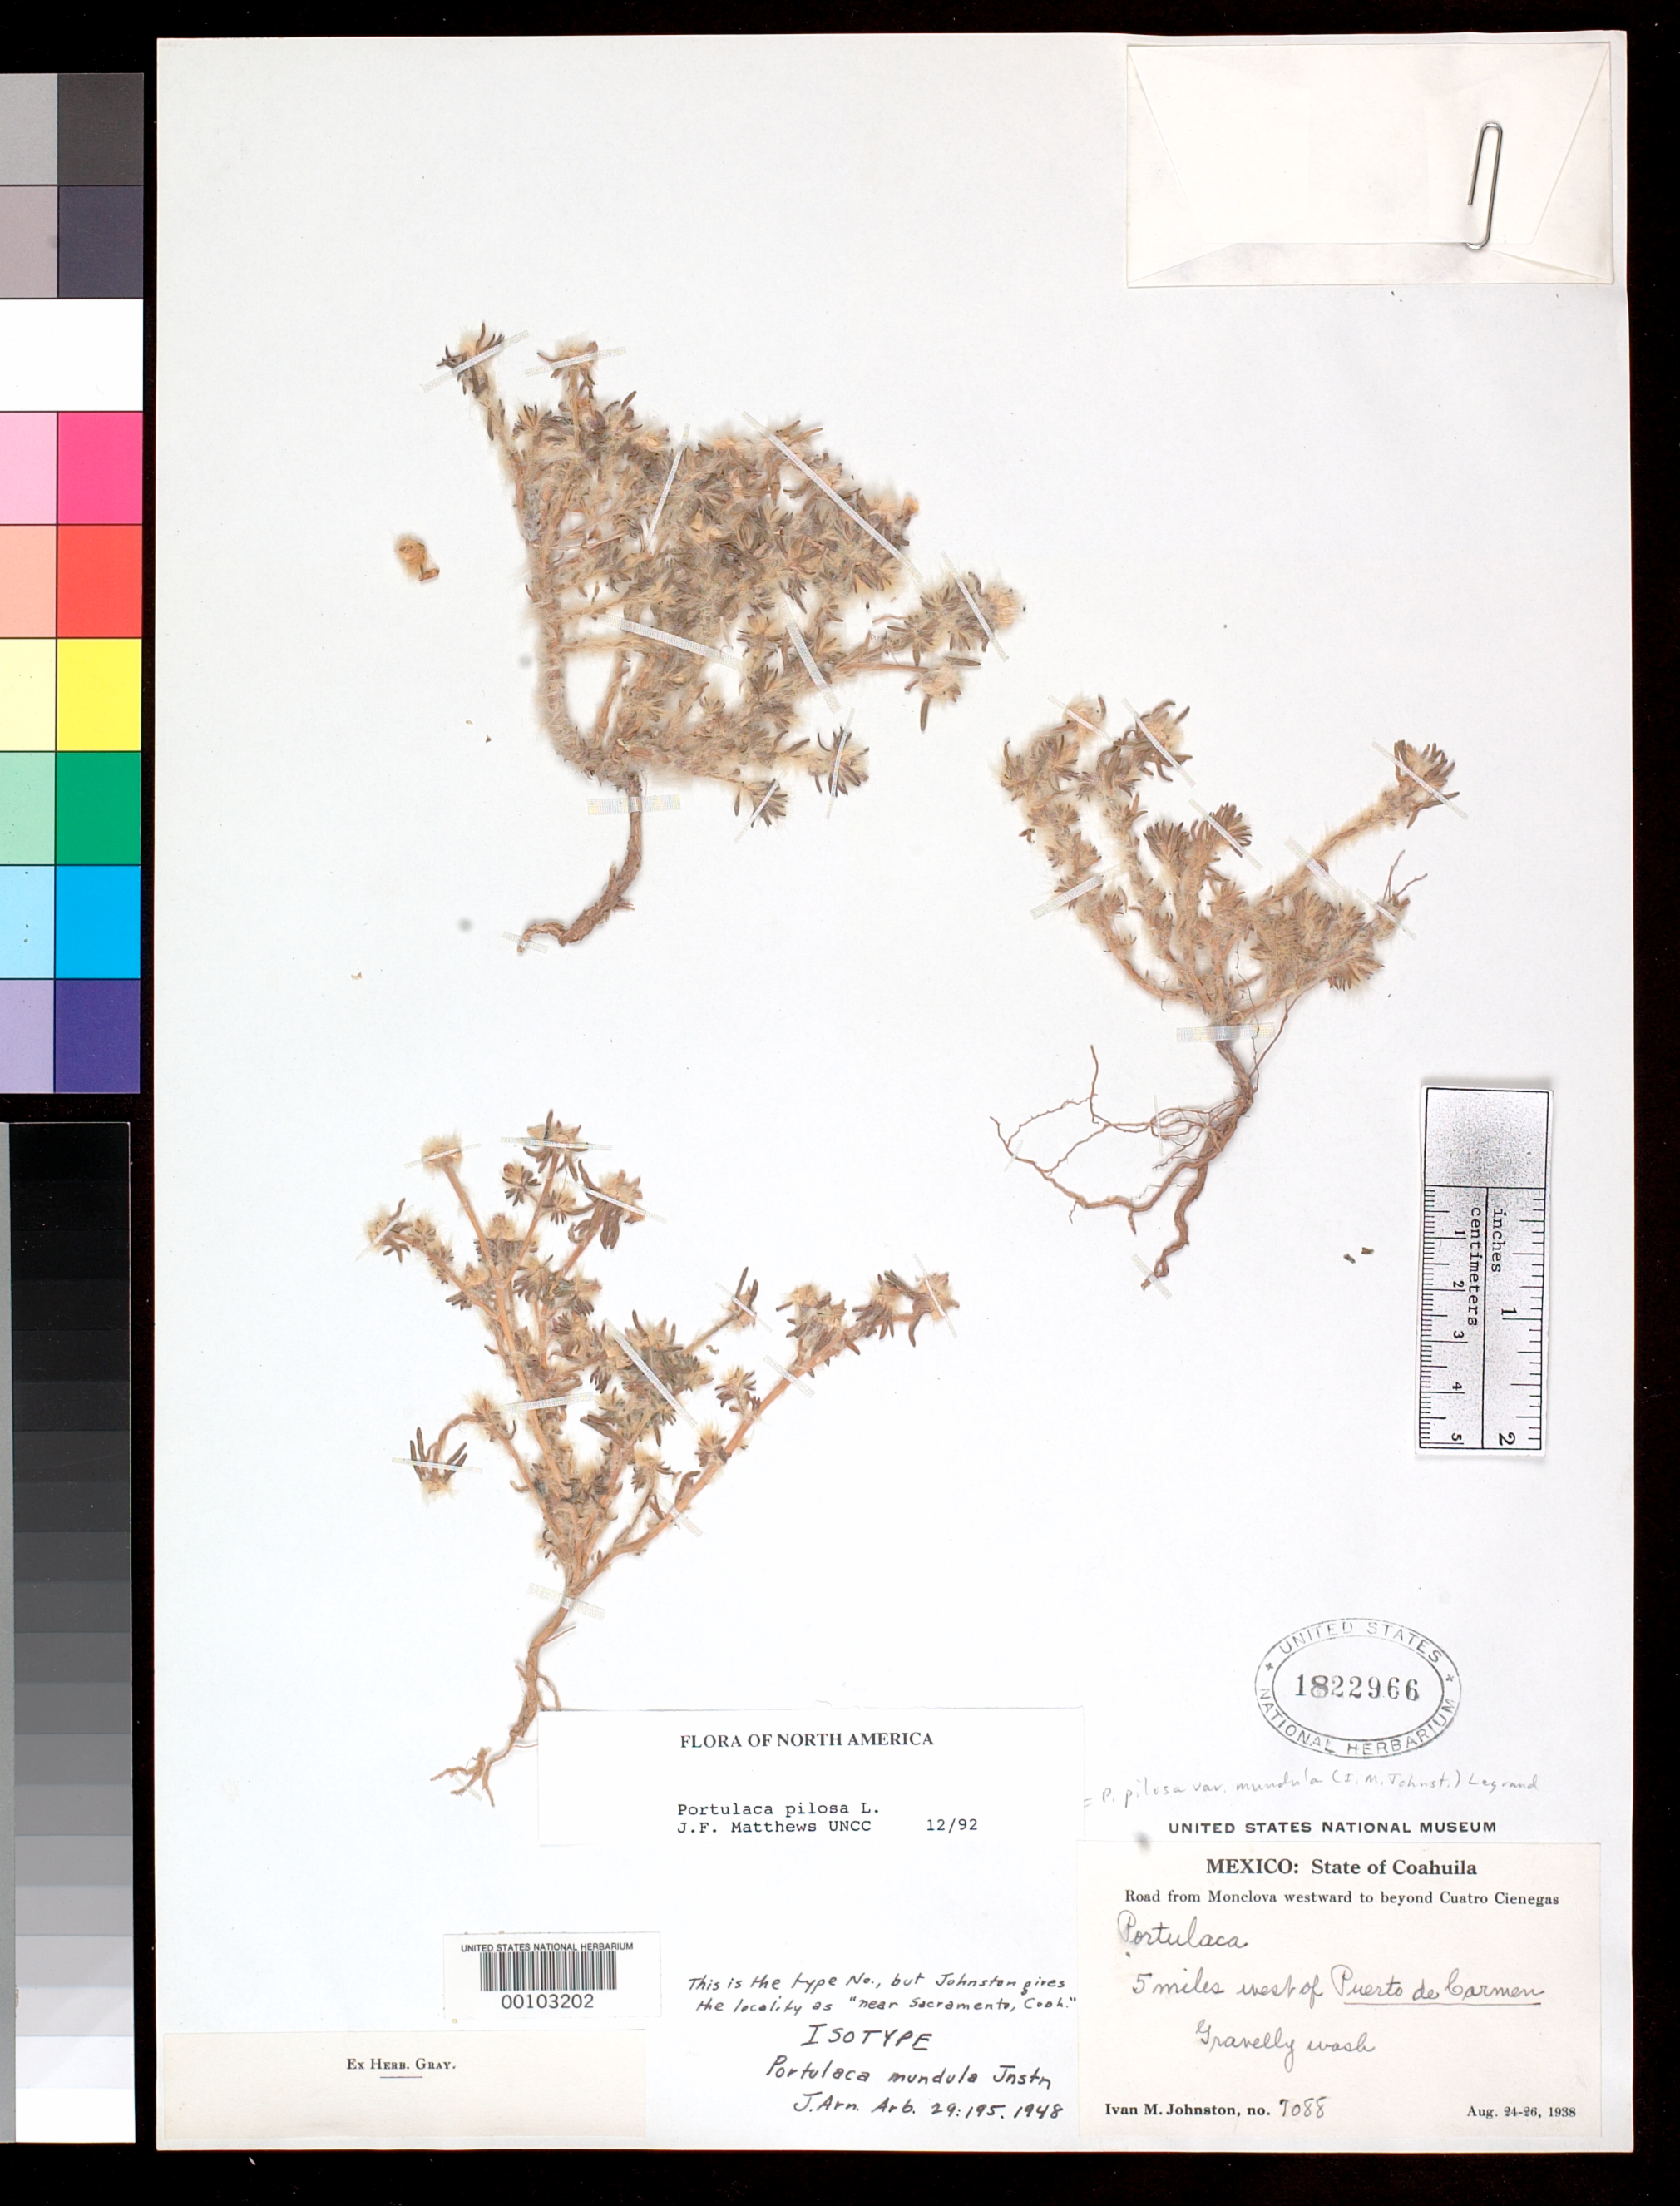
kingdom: Plantae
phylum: Tracheophyta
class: Magnoliopsida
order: Caryophyllales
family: Portulacaceae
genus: Portulaca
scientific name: Portulaca mundula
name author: I.M. Johnst.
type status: Isotype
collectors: I.M. Johnston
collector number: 7088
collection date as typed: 24 Aug 1938 to 26 Aug 1939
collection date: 1938-08-24/1939-08-26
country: Mexico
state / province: Coahuila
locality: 5 mi W of Puerto de Carmen, road from Monclova westward to beyond Cuatro Cienagas.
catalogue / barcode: US 1822966